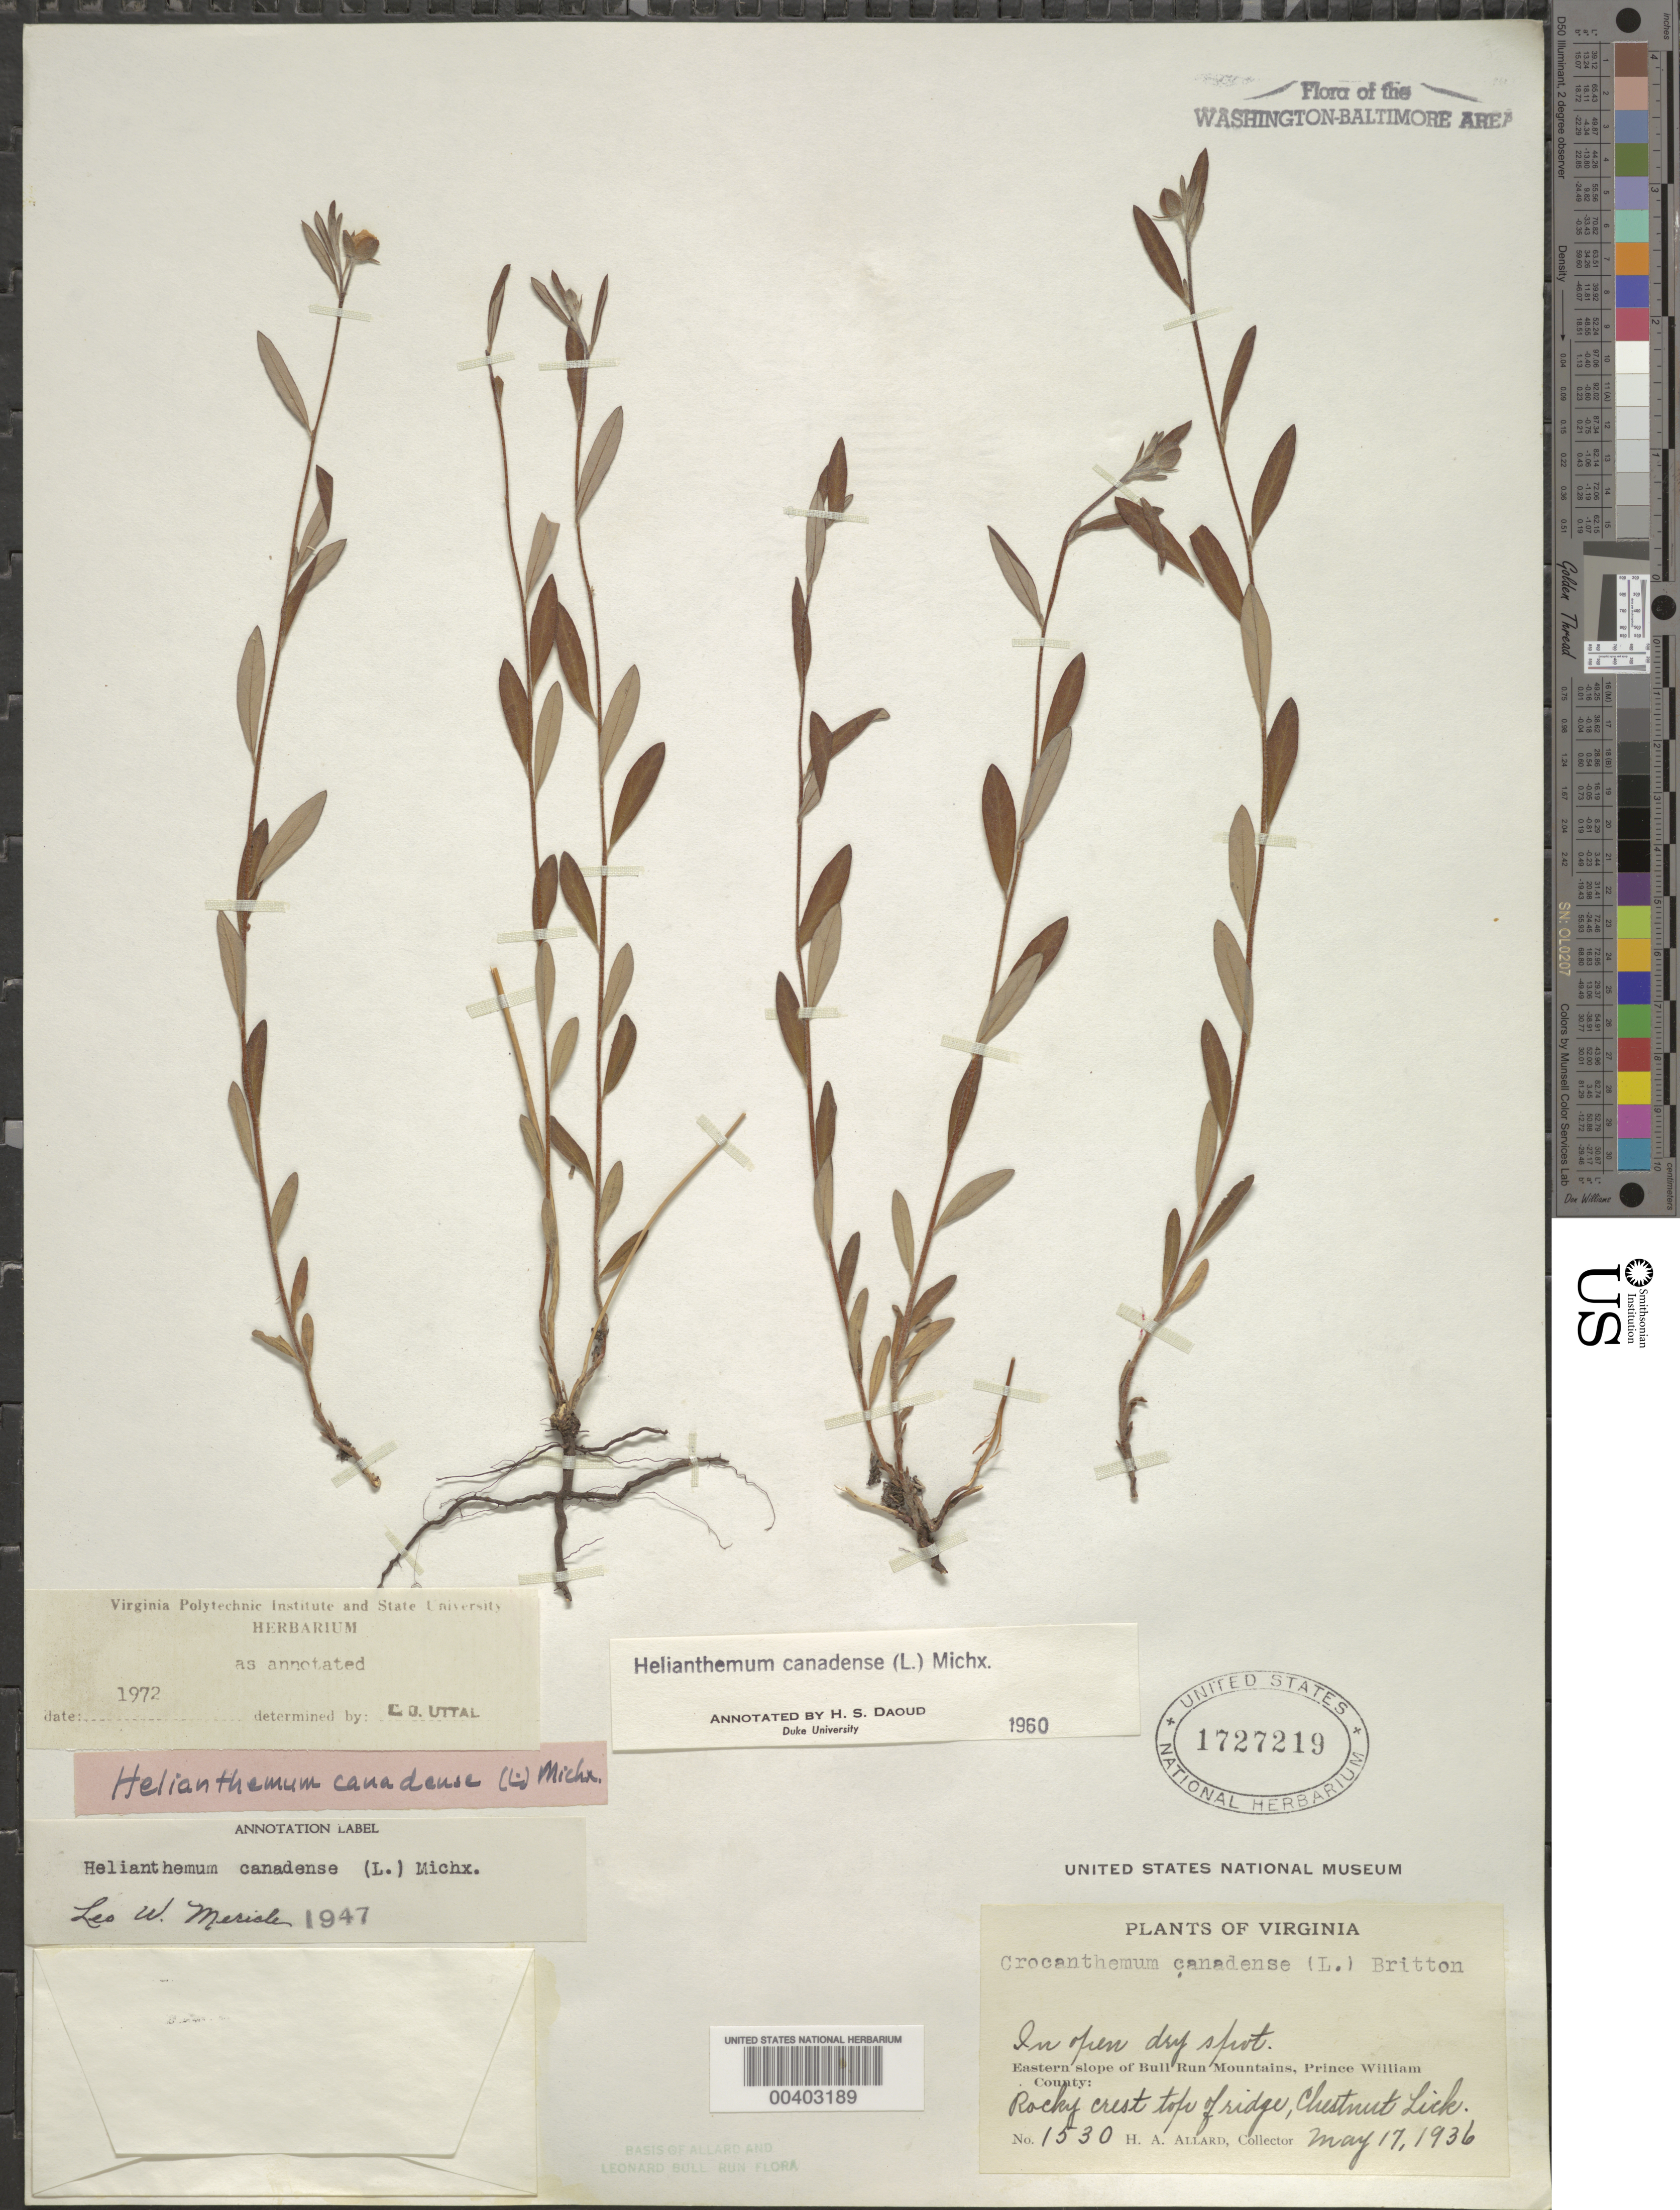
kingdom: Plantae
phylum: Tracheophyta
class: Magnoliopsida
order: Malvales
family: Cistaceae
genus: Crocanthemum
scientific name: Crocanthemum canadense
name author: (L.) Britton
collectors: H. A. Allard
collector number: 1530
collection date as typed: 17 May 1936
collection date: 1936-05-17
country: United States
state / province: Virginia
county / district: Prince William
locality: Chestnut Lick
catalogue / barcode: US 1727219